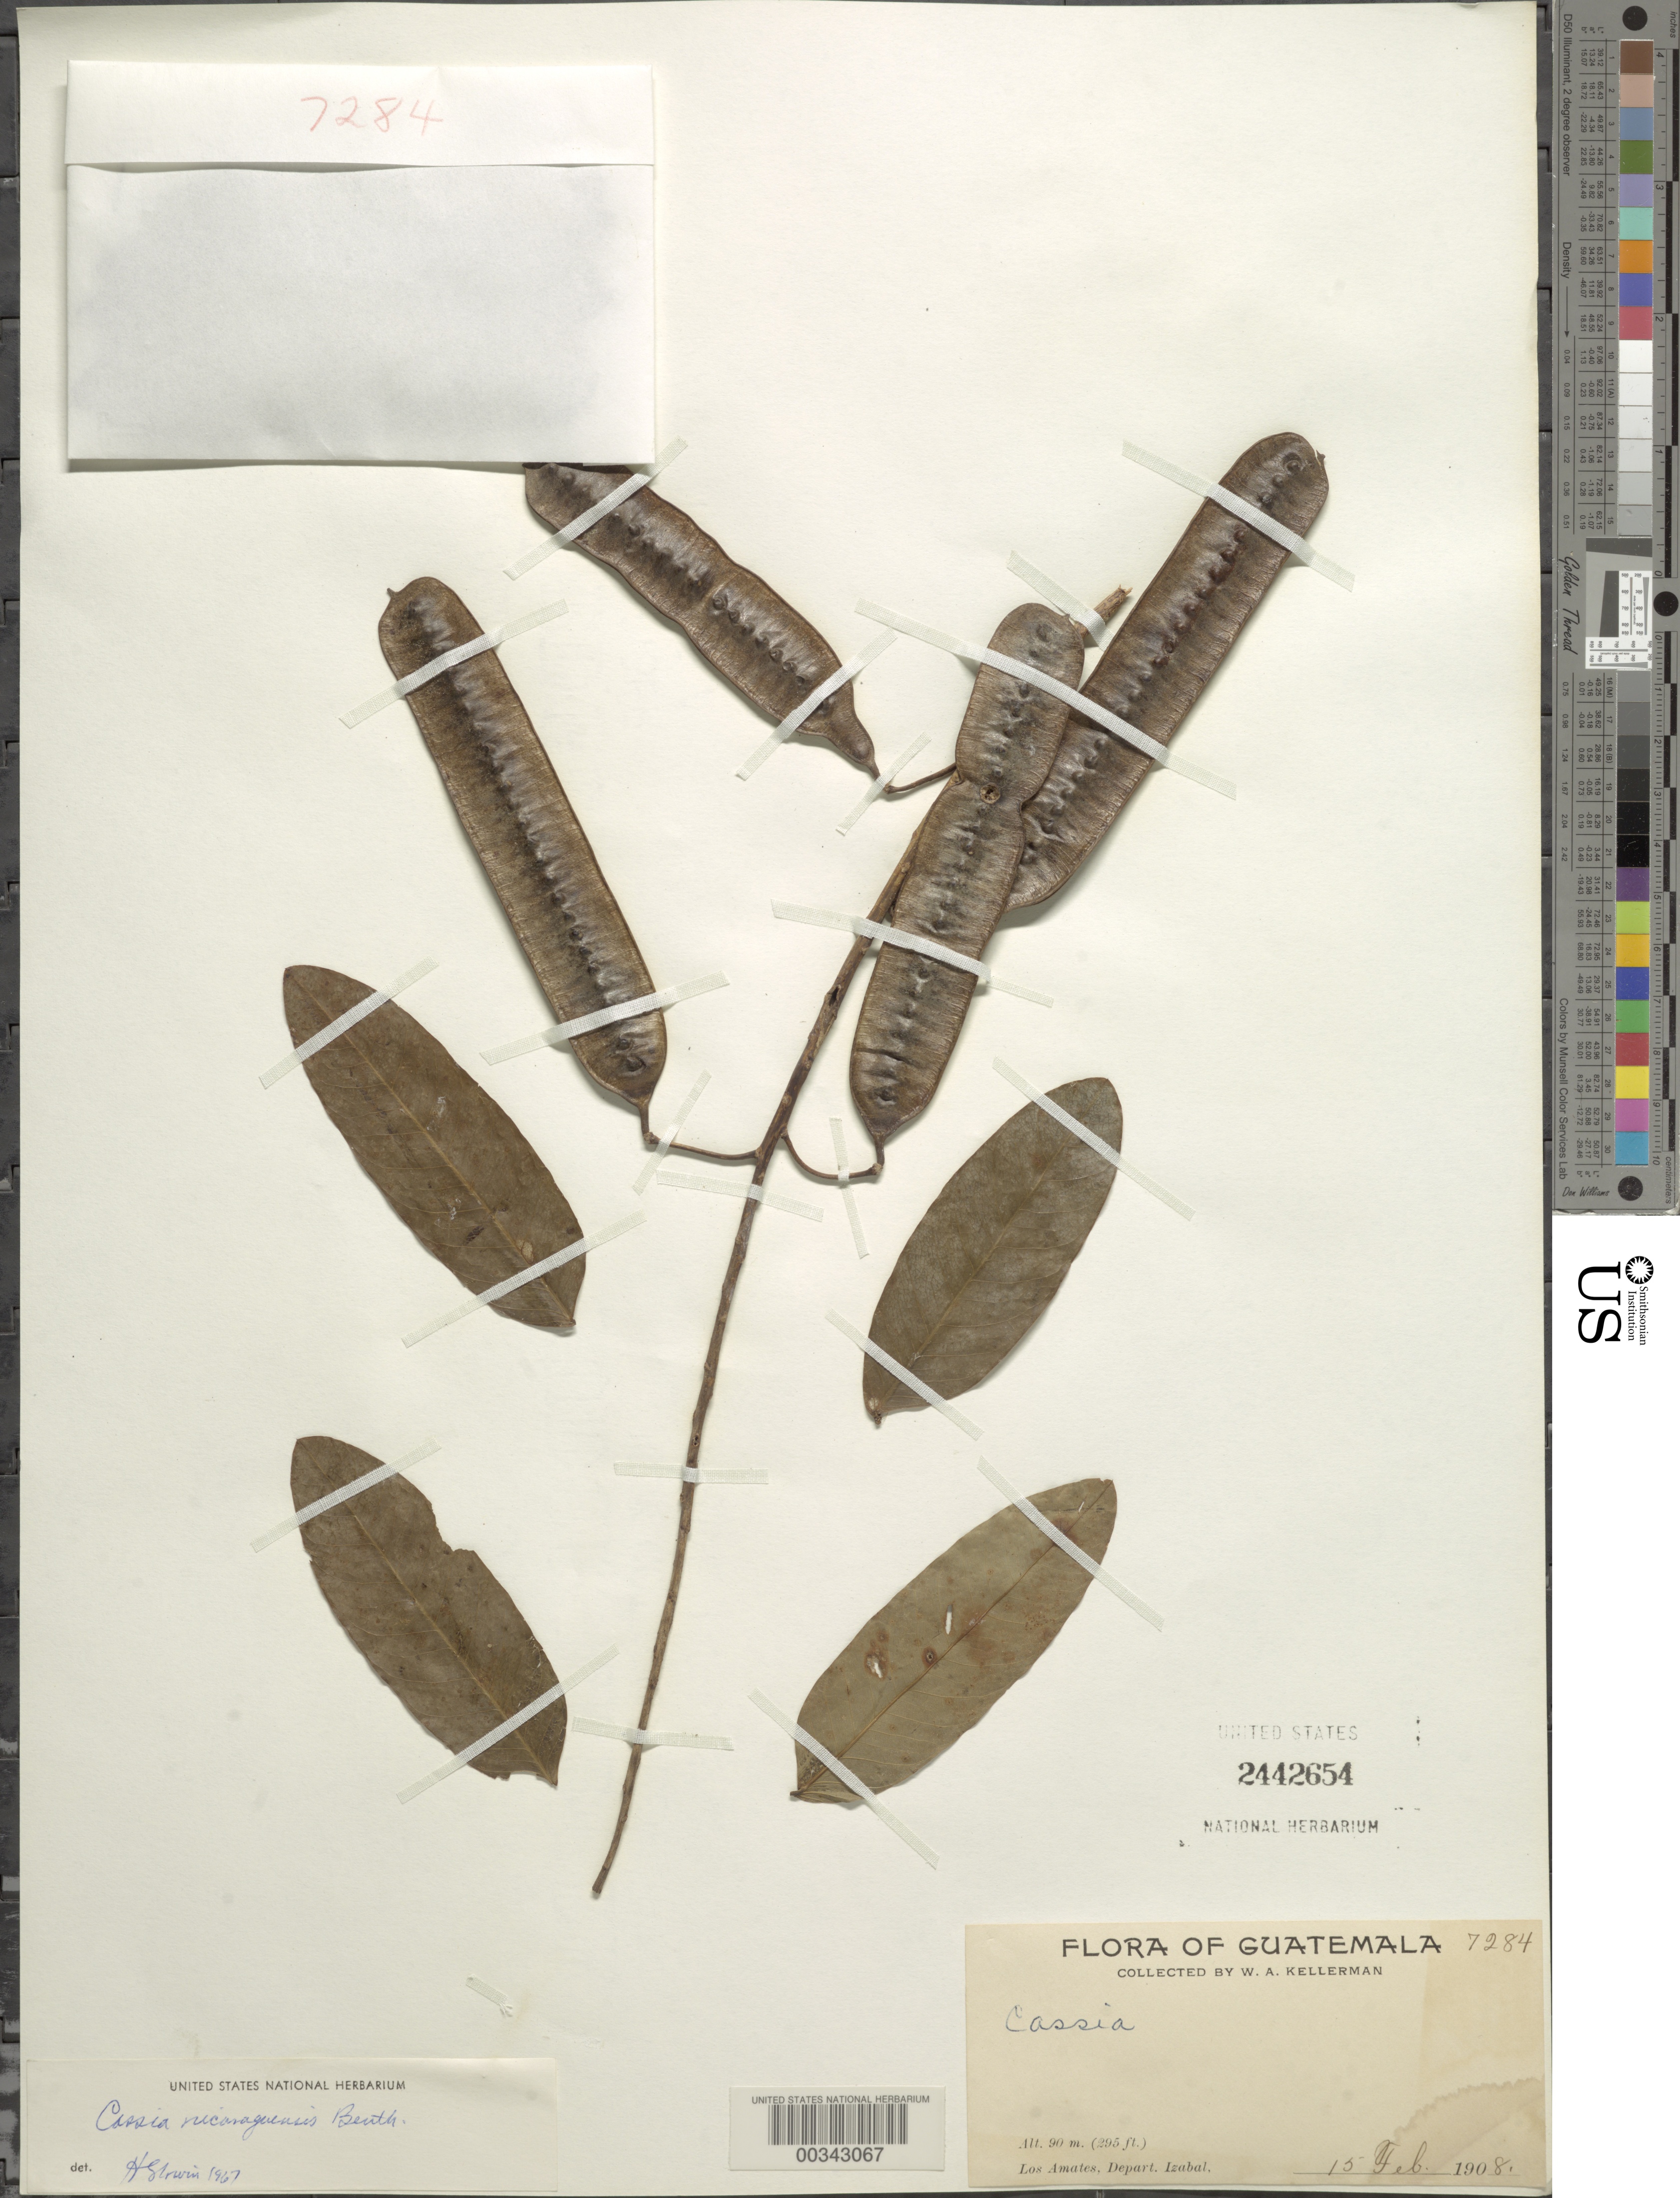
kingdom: Plantae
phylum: Tracheophyta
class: Magnoliopsida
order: Fabales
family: Fabaceae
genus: Senna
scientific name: Senna nicaraguensis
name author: (Benth.) H.S. Irwin & Barneby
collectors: W. A. Kellerman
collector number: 7284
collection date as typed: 15 Feb 1908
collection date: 1908-02-15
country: Guatemala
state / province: Izabal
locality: Las Amates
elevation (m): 90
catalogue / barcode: US 2442654